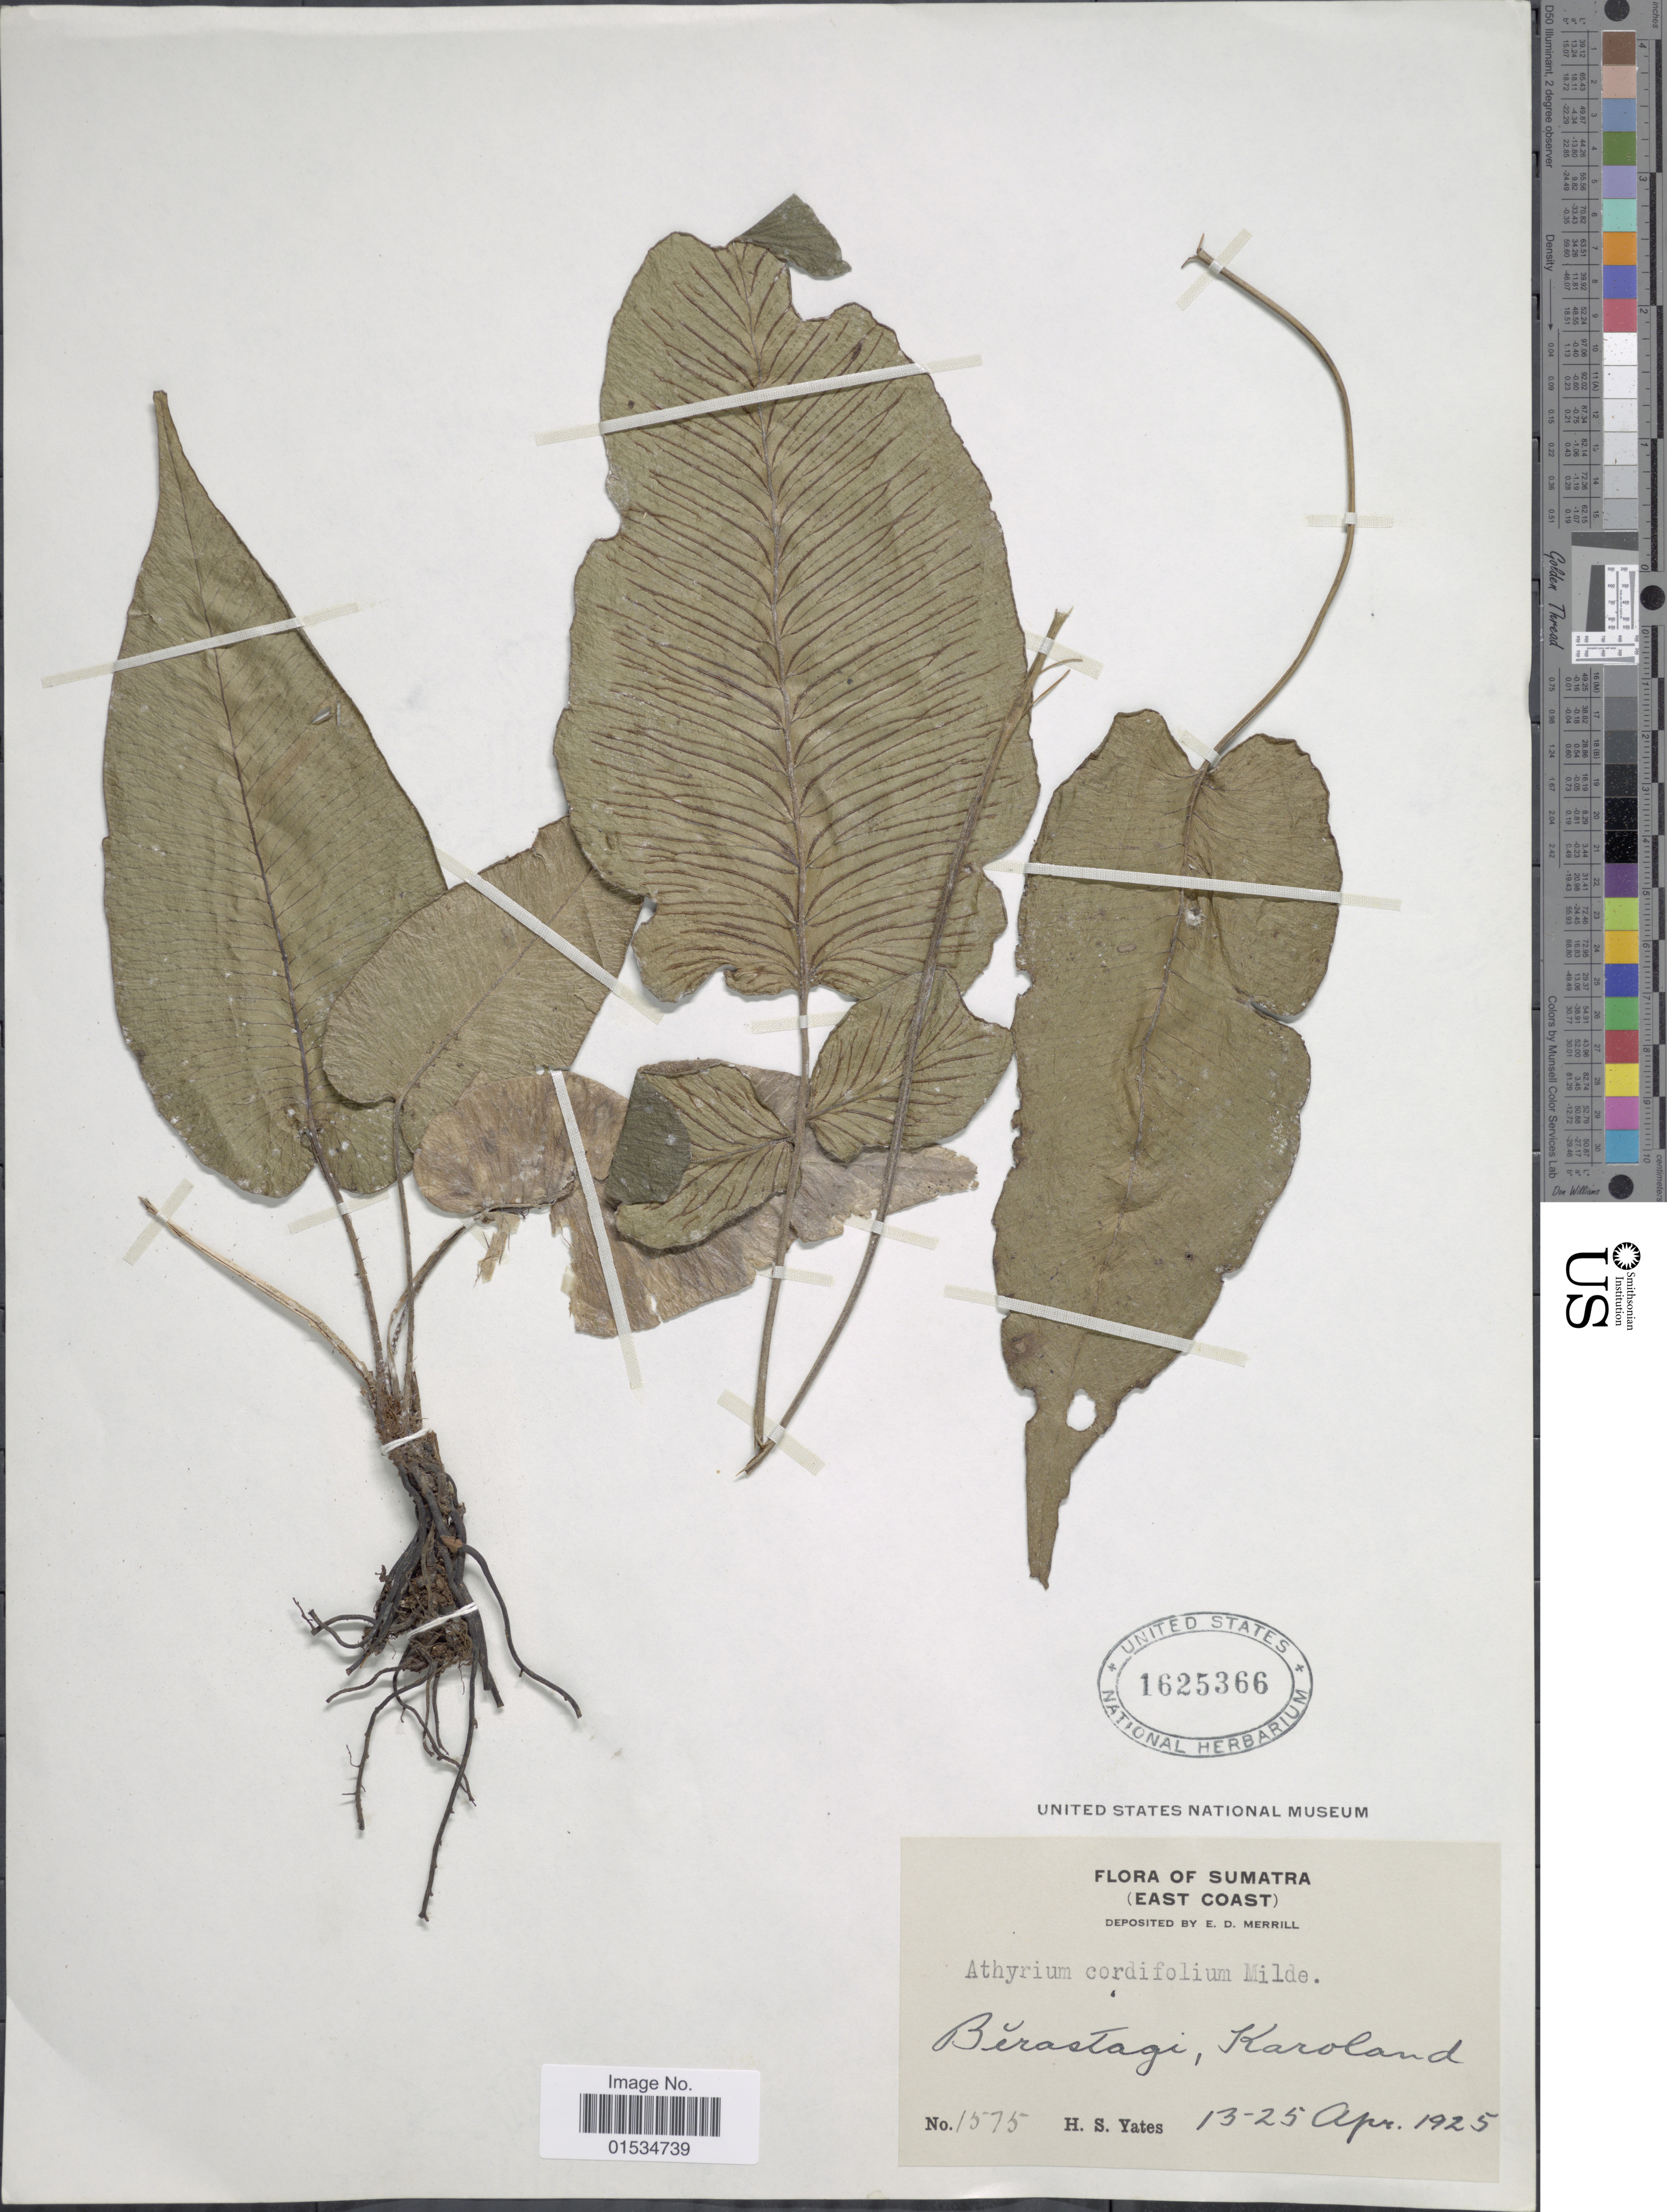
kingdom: Plantae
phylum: Tracheophyta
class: Polypodiopsida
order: Polypodiales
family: Athyriaceae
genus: Diplazium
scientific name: Diplazium cordifolium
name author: Blume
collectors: H. S. Yates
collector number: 1575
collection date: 1925-04-13/1925-04-25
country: Indonesia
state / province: Sumatra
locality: East Coast, Berastagi, Karoland [interpreted]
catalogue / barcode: US 1625366